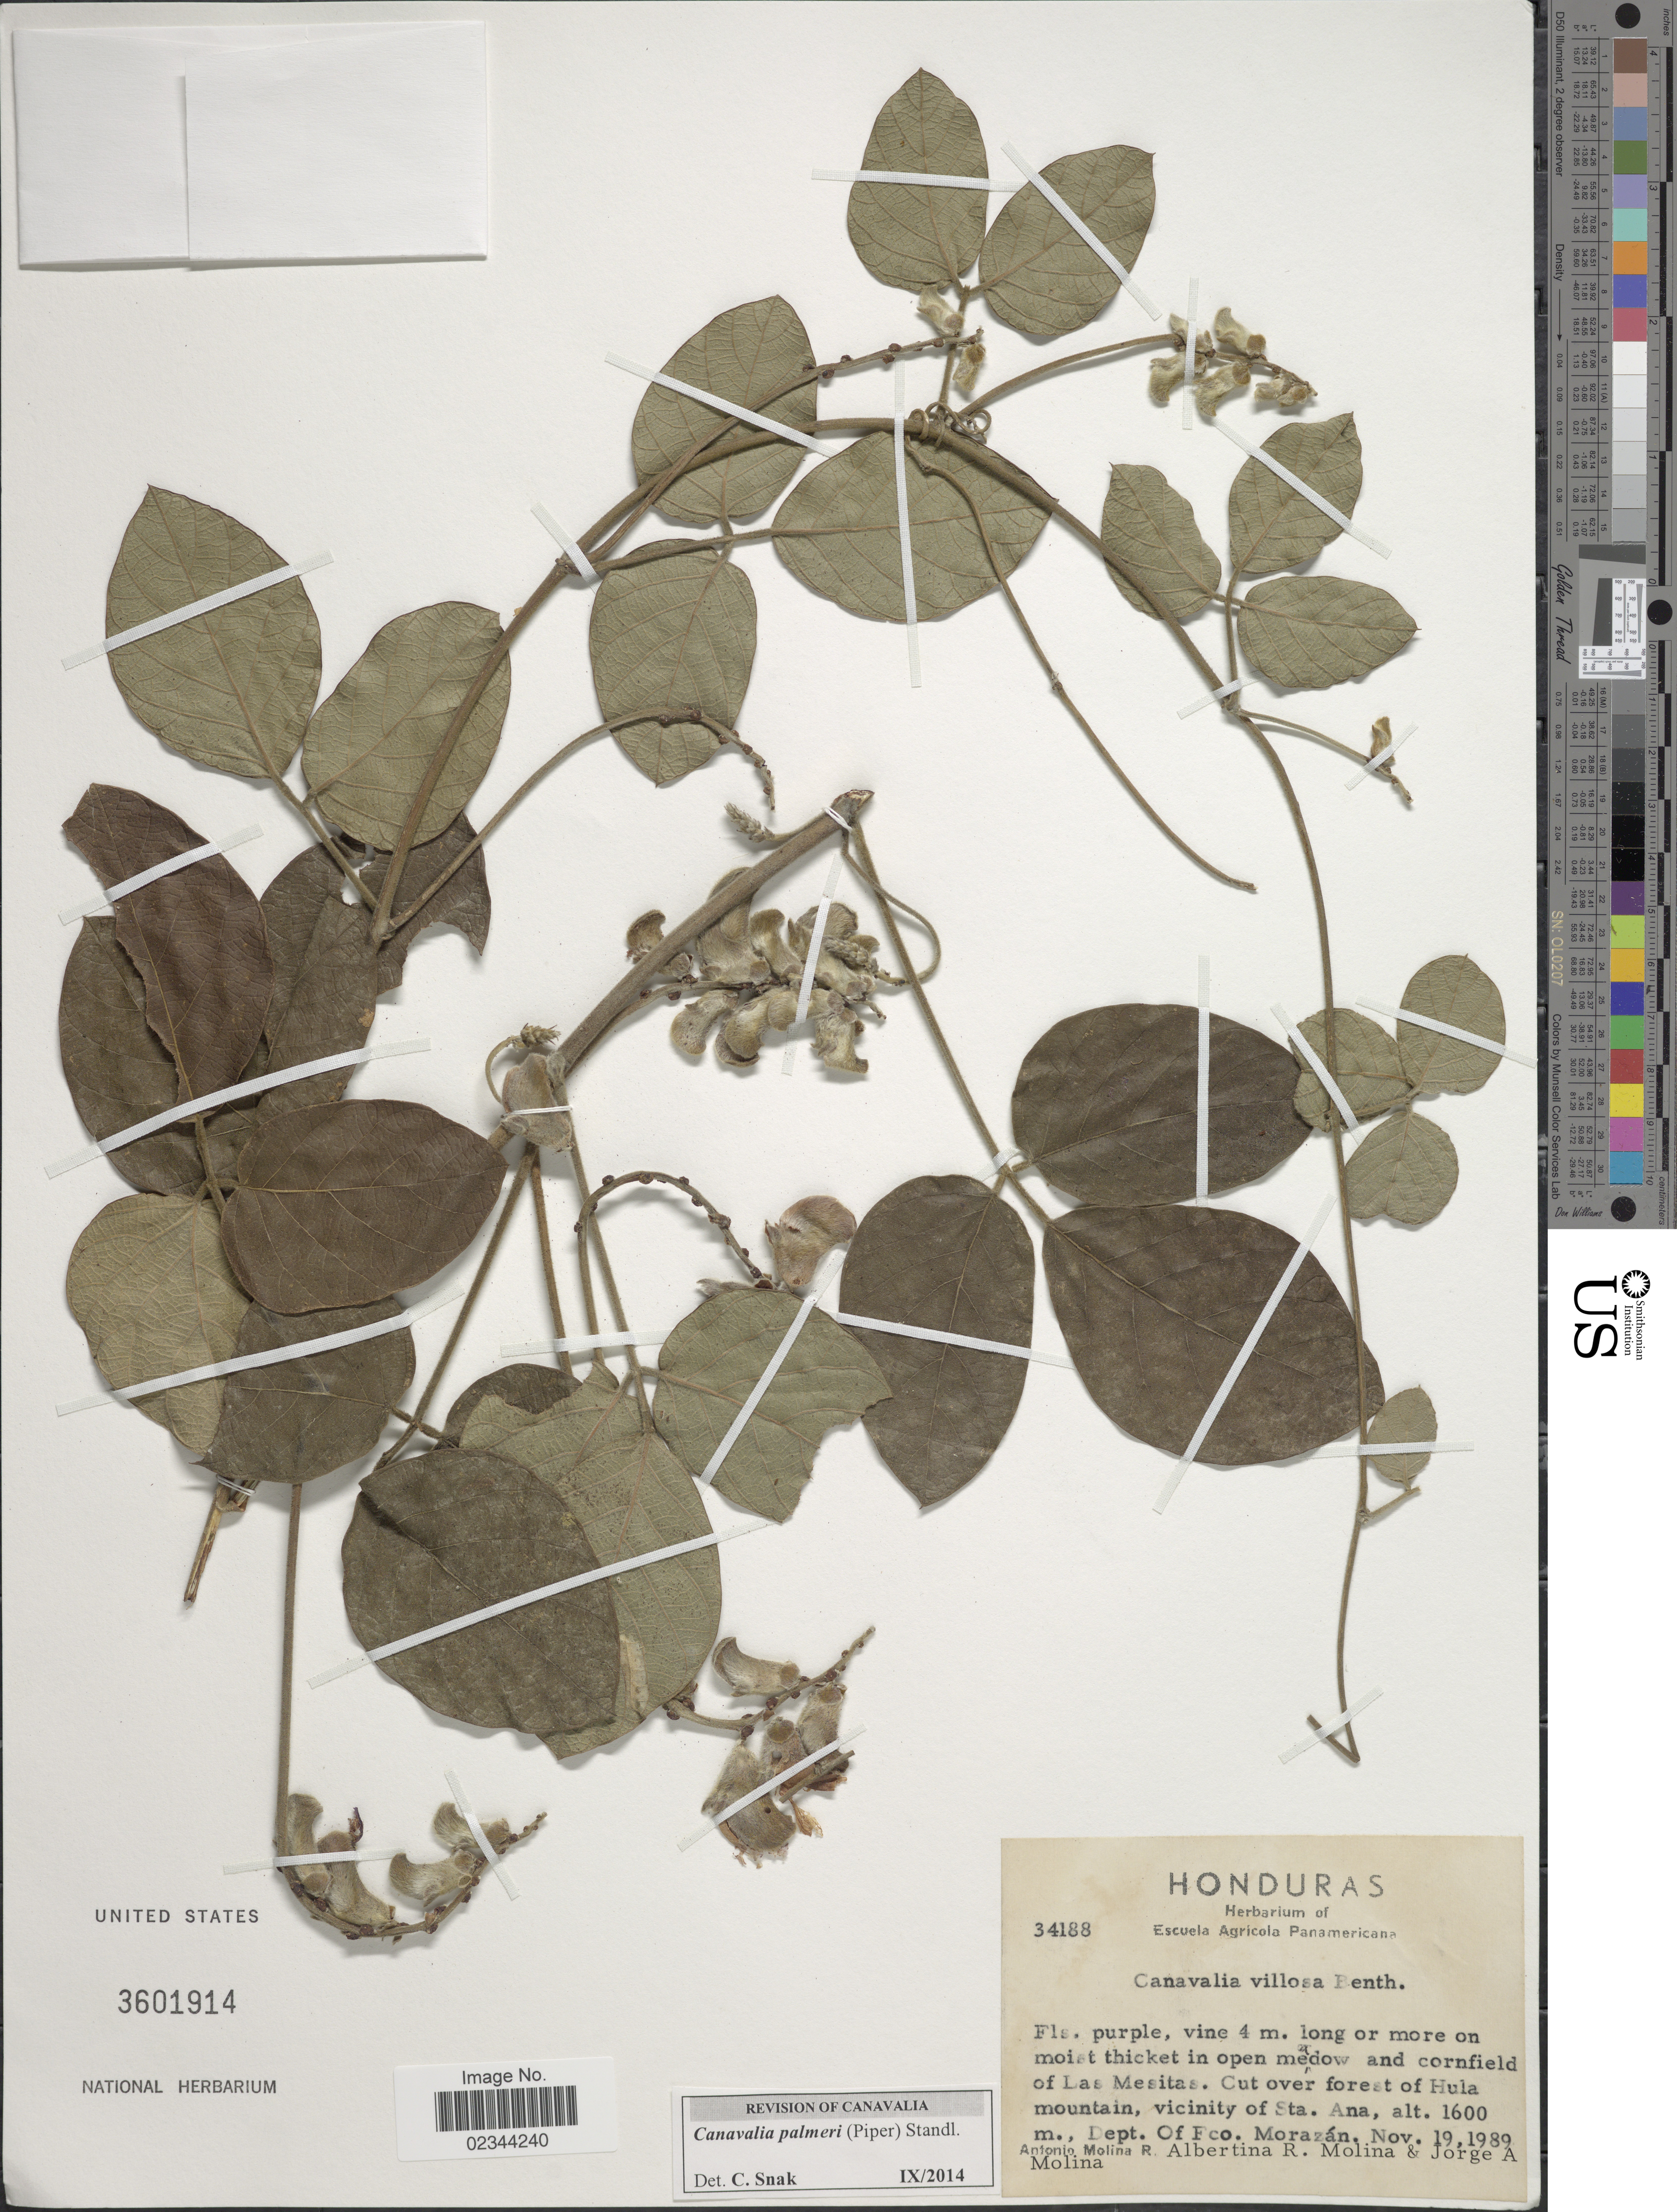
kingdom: Plantae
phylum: Tracheophyta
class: Magnoliopsida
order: Fabales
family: Fabaceae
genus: Canavalia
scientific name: Canavalia palmeri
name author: (Piper) Standl.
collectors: A. Molina R., A. R. Molina & J. A. Molina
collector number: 34188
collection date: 1989-11-19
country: Honduras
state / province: Fco. Morazán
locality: Cornfield of Las Mesitas. Forest of Hula Mountain, vicinity of Sta. Ana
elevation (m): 1600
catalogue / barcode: US 3601914